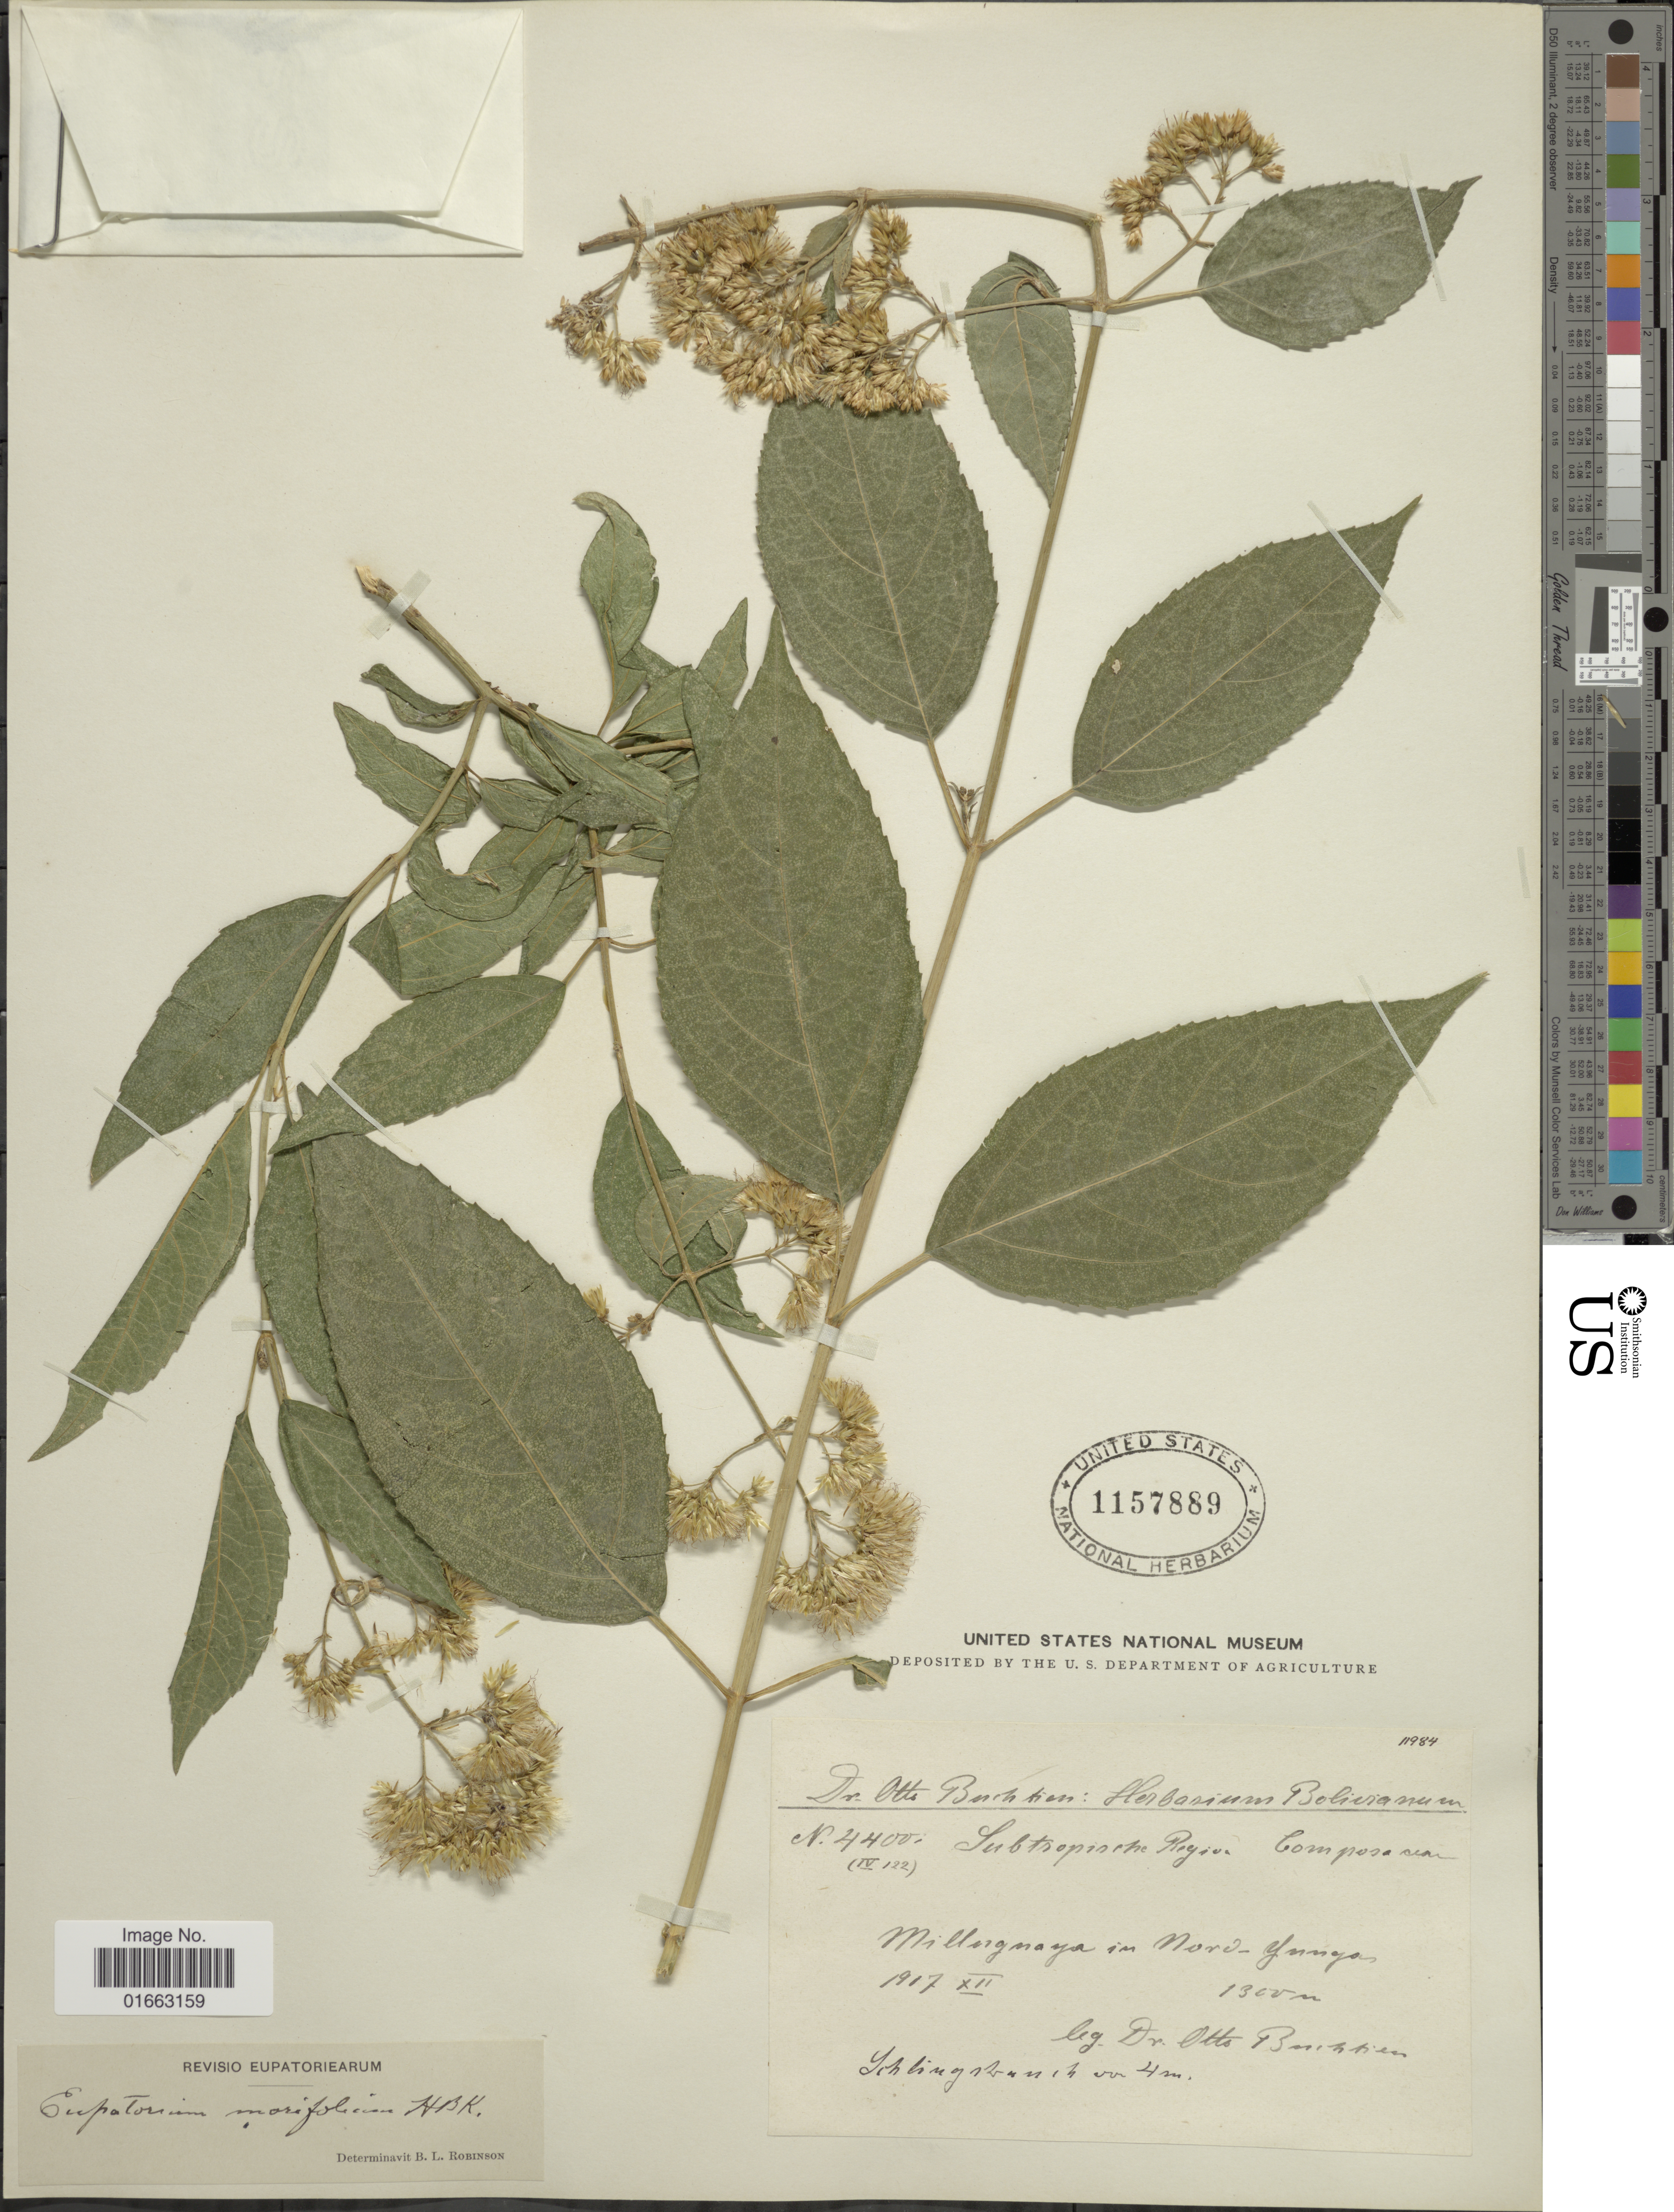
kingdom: Plantae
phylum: Tracheophyta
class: Magnoliopsida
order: Asterales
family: Asteraceae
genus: Critonia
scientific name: Critonia morifolia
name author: (Mill.) R.M. King & H. Rob.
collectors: O. Buchtien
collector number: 4400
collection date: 1917-12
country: Bolivia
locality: Subtropische Region, Millagnaya in Nord-Yungas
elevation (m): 1300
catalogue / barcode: US 1157889